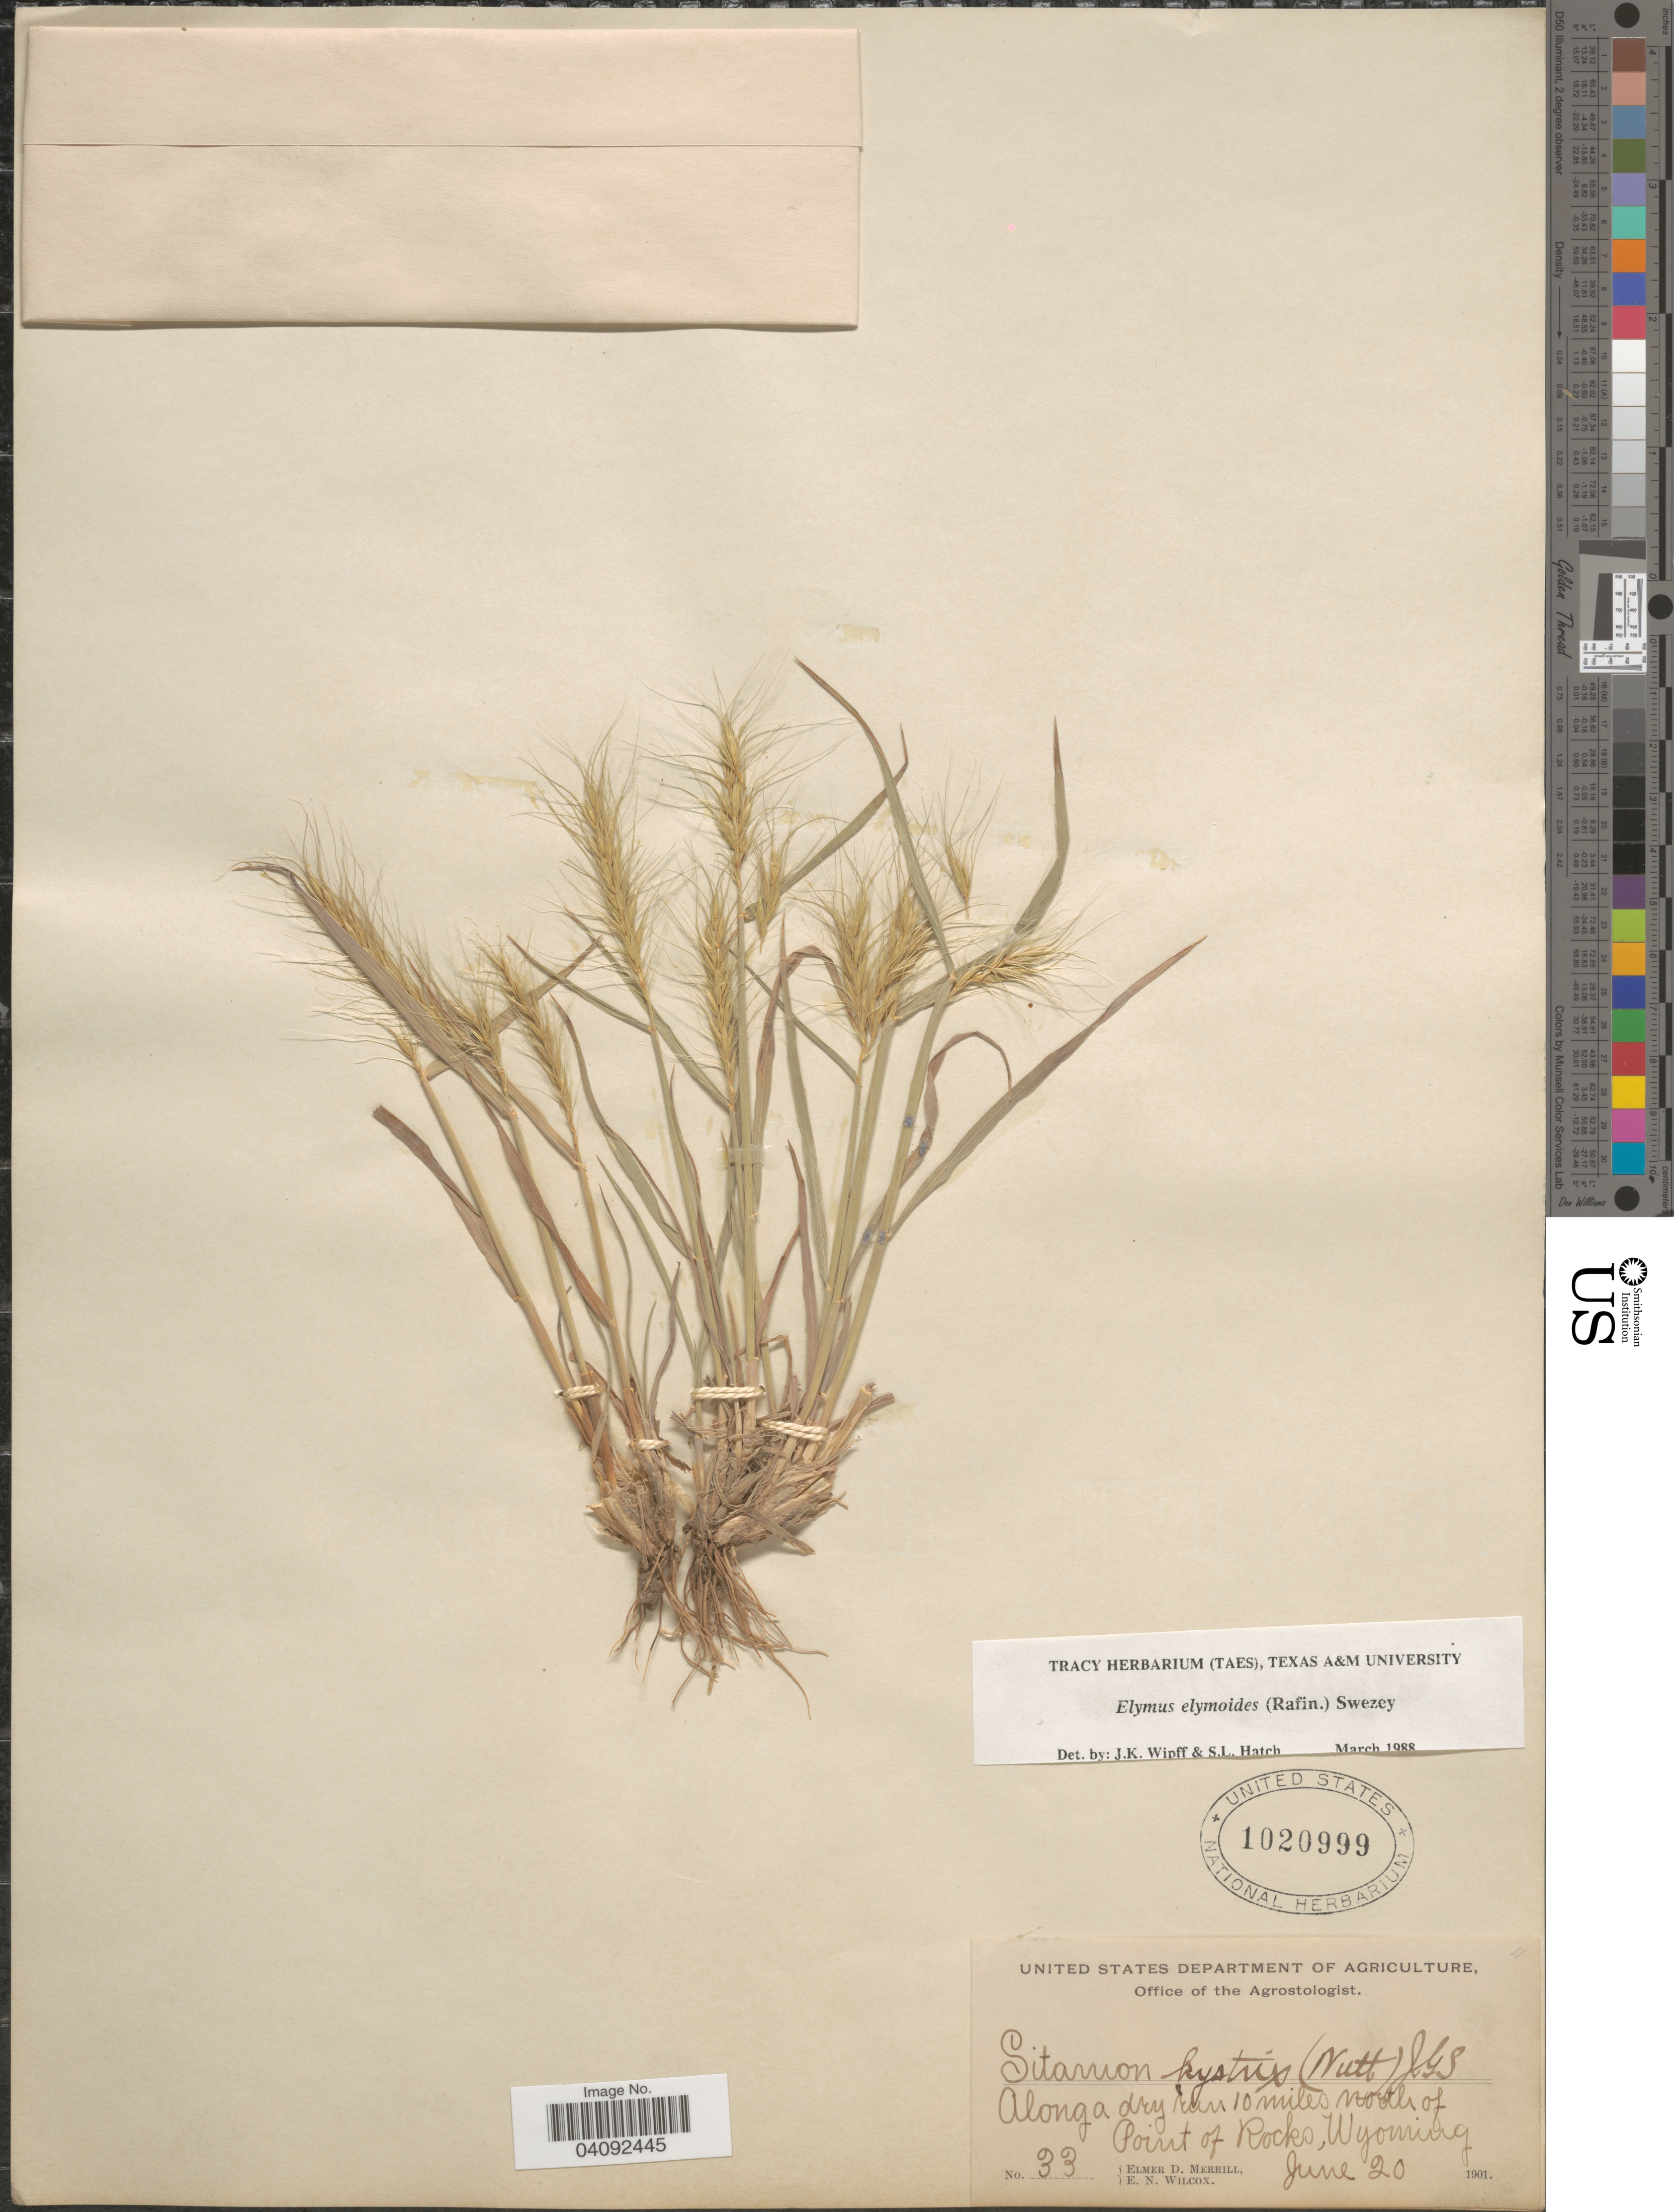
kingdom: Plantae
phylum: Tracheophyta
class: Liliopsida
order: Poales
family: Poaceae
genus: Elymus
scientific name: Elymus elymoides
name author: (Raf.) Swezey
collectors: E. D. Merrill & E. Wilcox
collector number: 33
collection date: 1901-06-20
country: United States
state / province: Wyoming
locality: Along a dry run 10 miles north of Point of Rocks.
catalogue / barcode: US 1020999